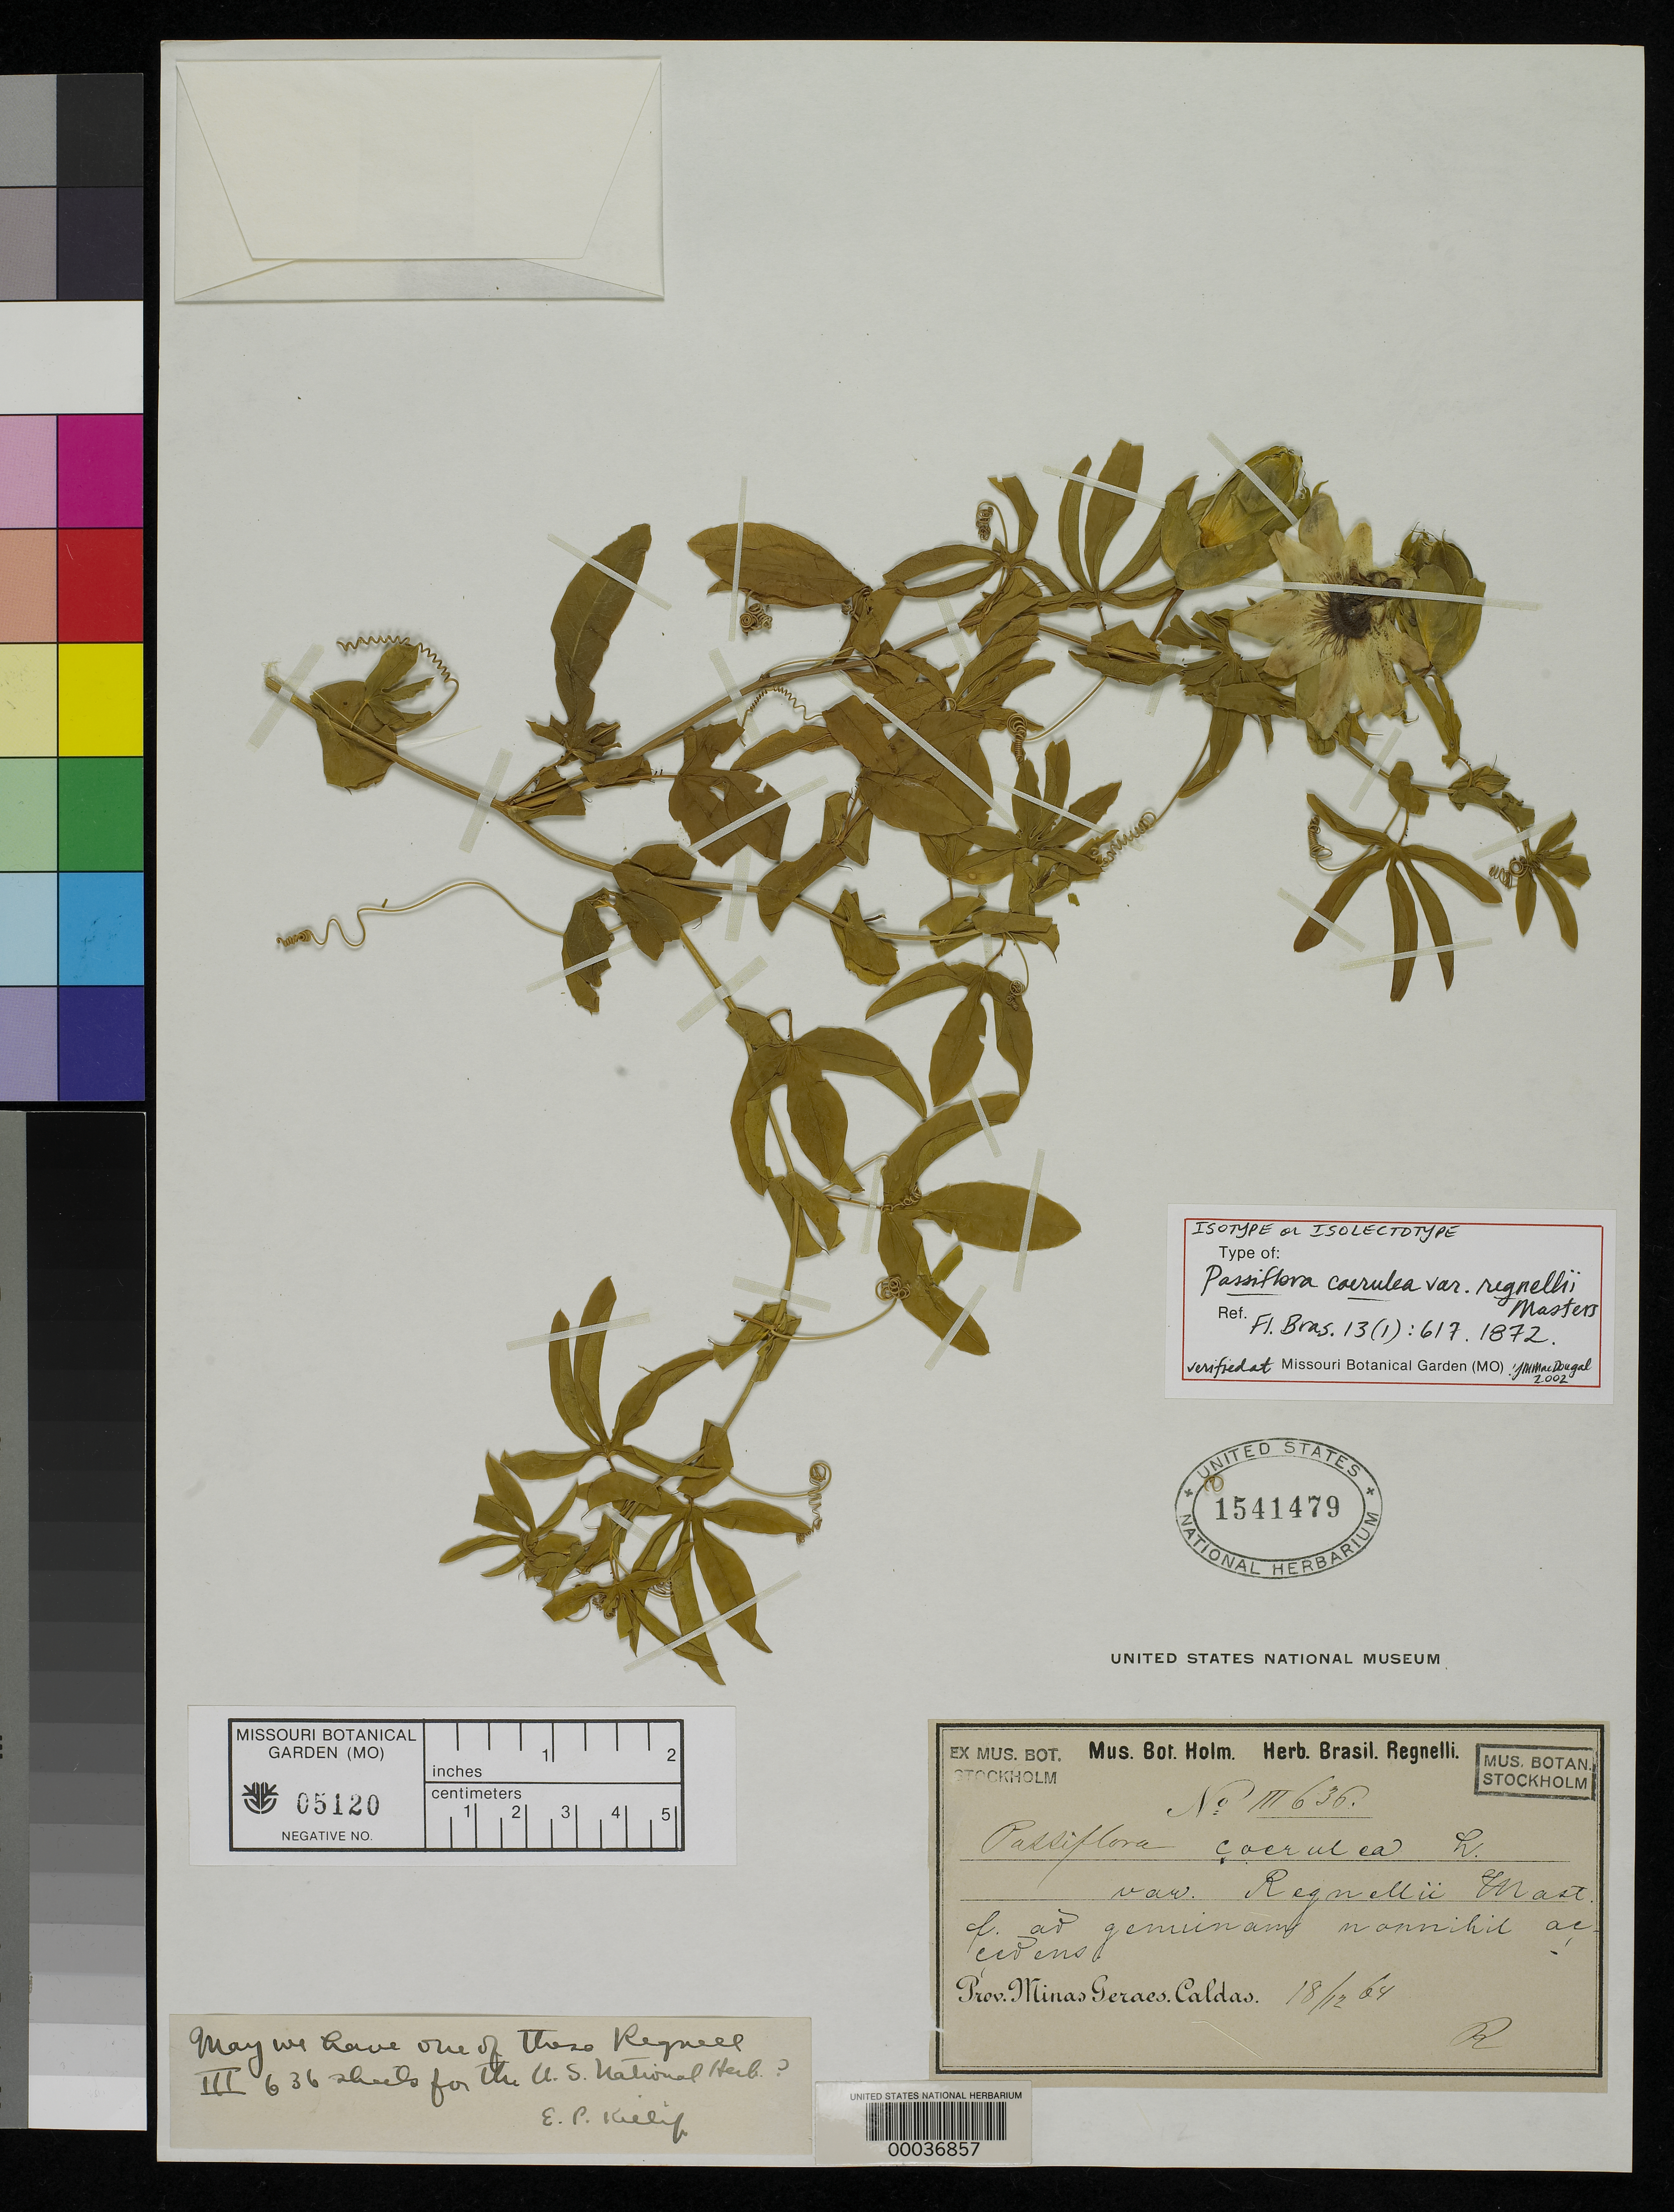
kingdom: Plantae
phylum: Tracheophyta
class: Magnoliopsida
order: Malpighiales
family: Passifloraceae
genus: Passiflora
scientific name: Passiflora caerulea var. regnellii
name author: Mast. in Mart.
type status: Isotype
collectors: A. F. Regnell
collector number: III 636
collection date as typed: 18 Dec 1864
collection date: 1864-12-18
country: Brazil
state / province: Minas Gerais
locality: Prov. Minas Geraes. Caldas.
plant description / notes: Correct spelling is "caerulea" acc. to Tropicos.; Isotype, acc. to Tropicos. Annotated by MacDougal as "isotype or isolectotype".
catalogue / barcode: US 1541479